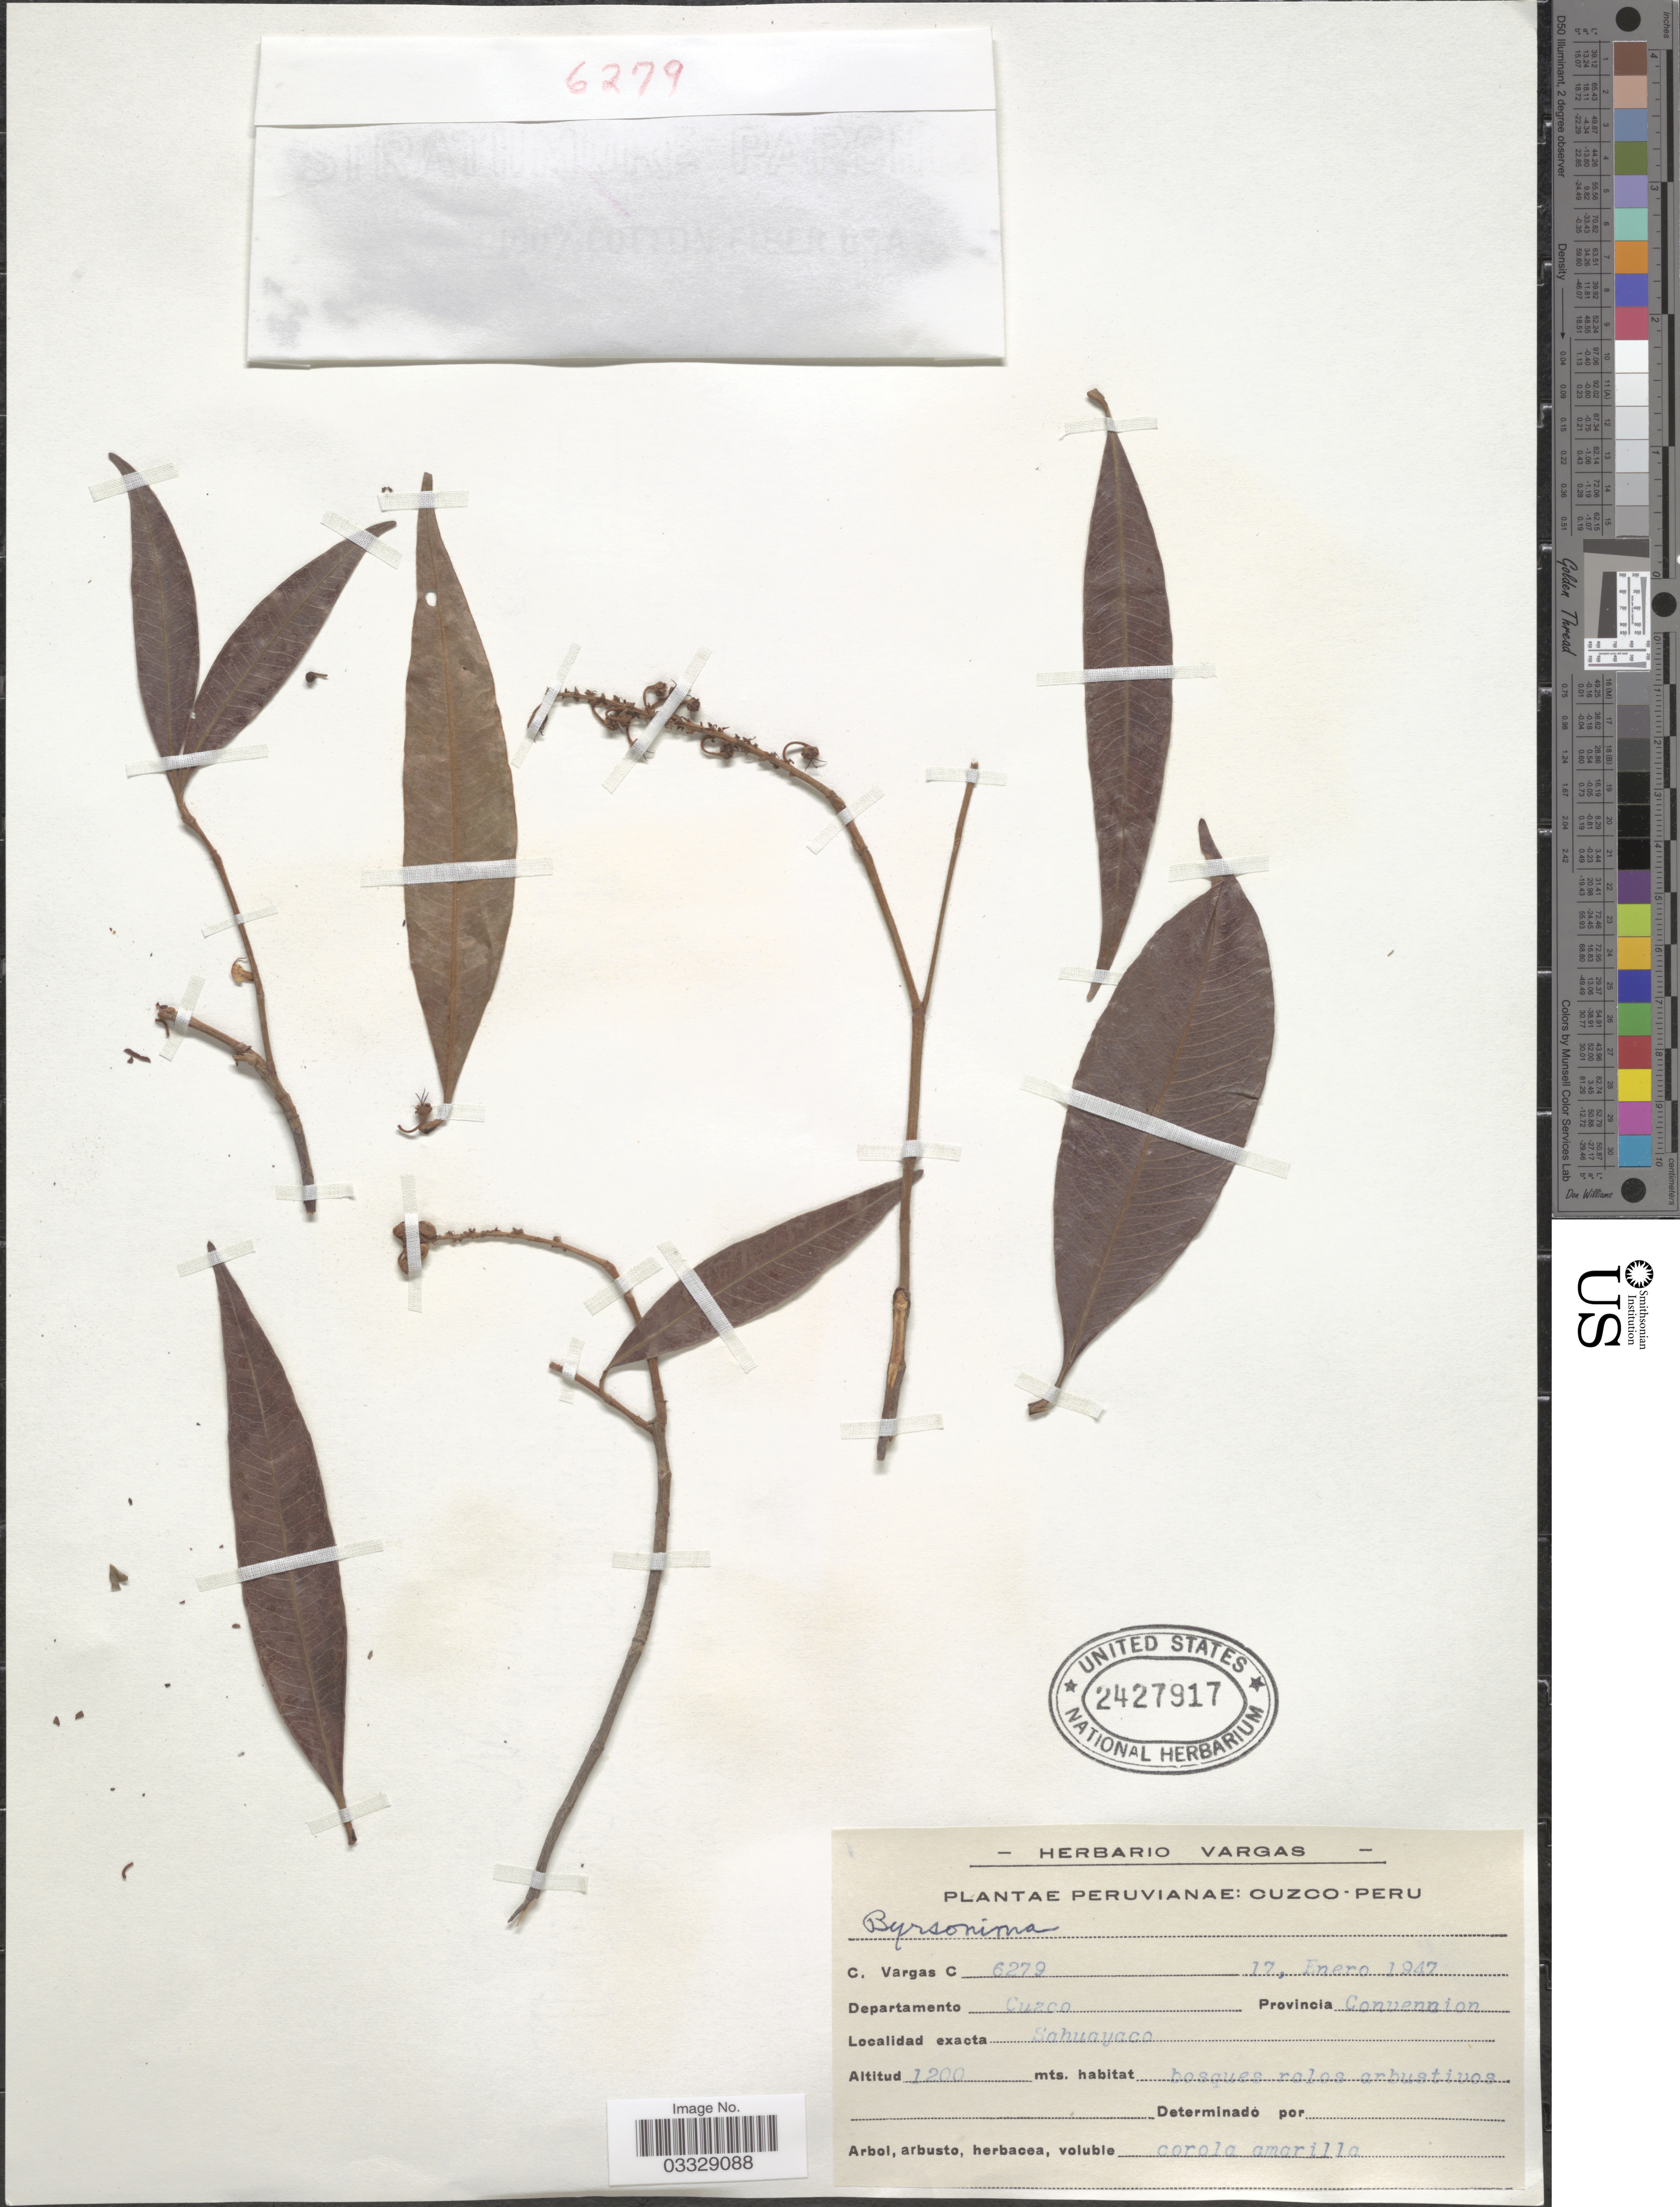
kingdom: Plantae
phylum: Tracheophyta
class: Magnoliopsida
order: Malpighiales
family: Malpighiaceae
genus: Byrsonima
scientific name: Byrsonima sp.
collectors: C. Vargas Calderón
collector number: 6279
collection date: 1947-01-17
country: Peru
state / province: Cusco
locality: Departamento Cuzco. Provincia Convencion. Sahuayaco.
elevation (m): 1200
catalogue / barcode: US 2427917